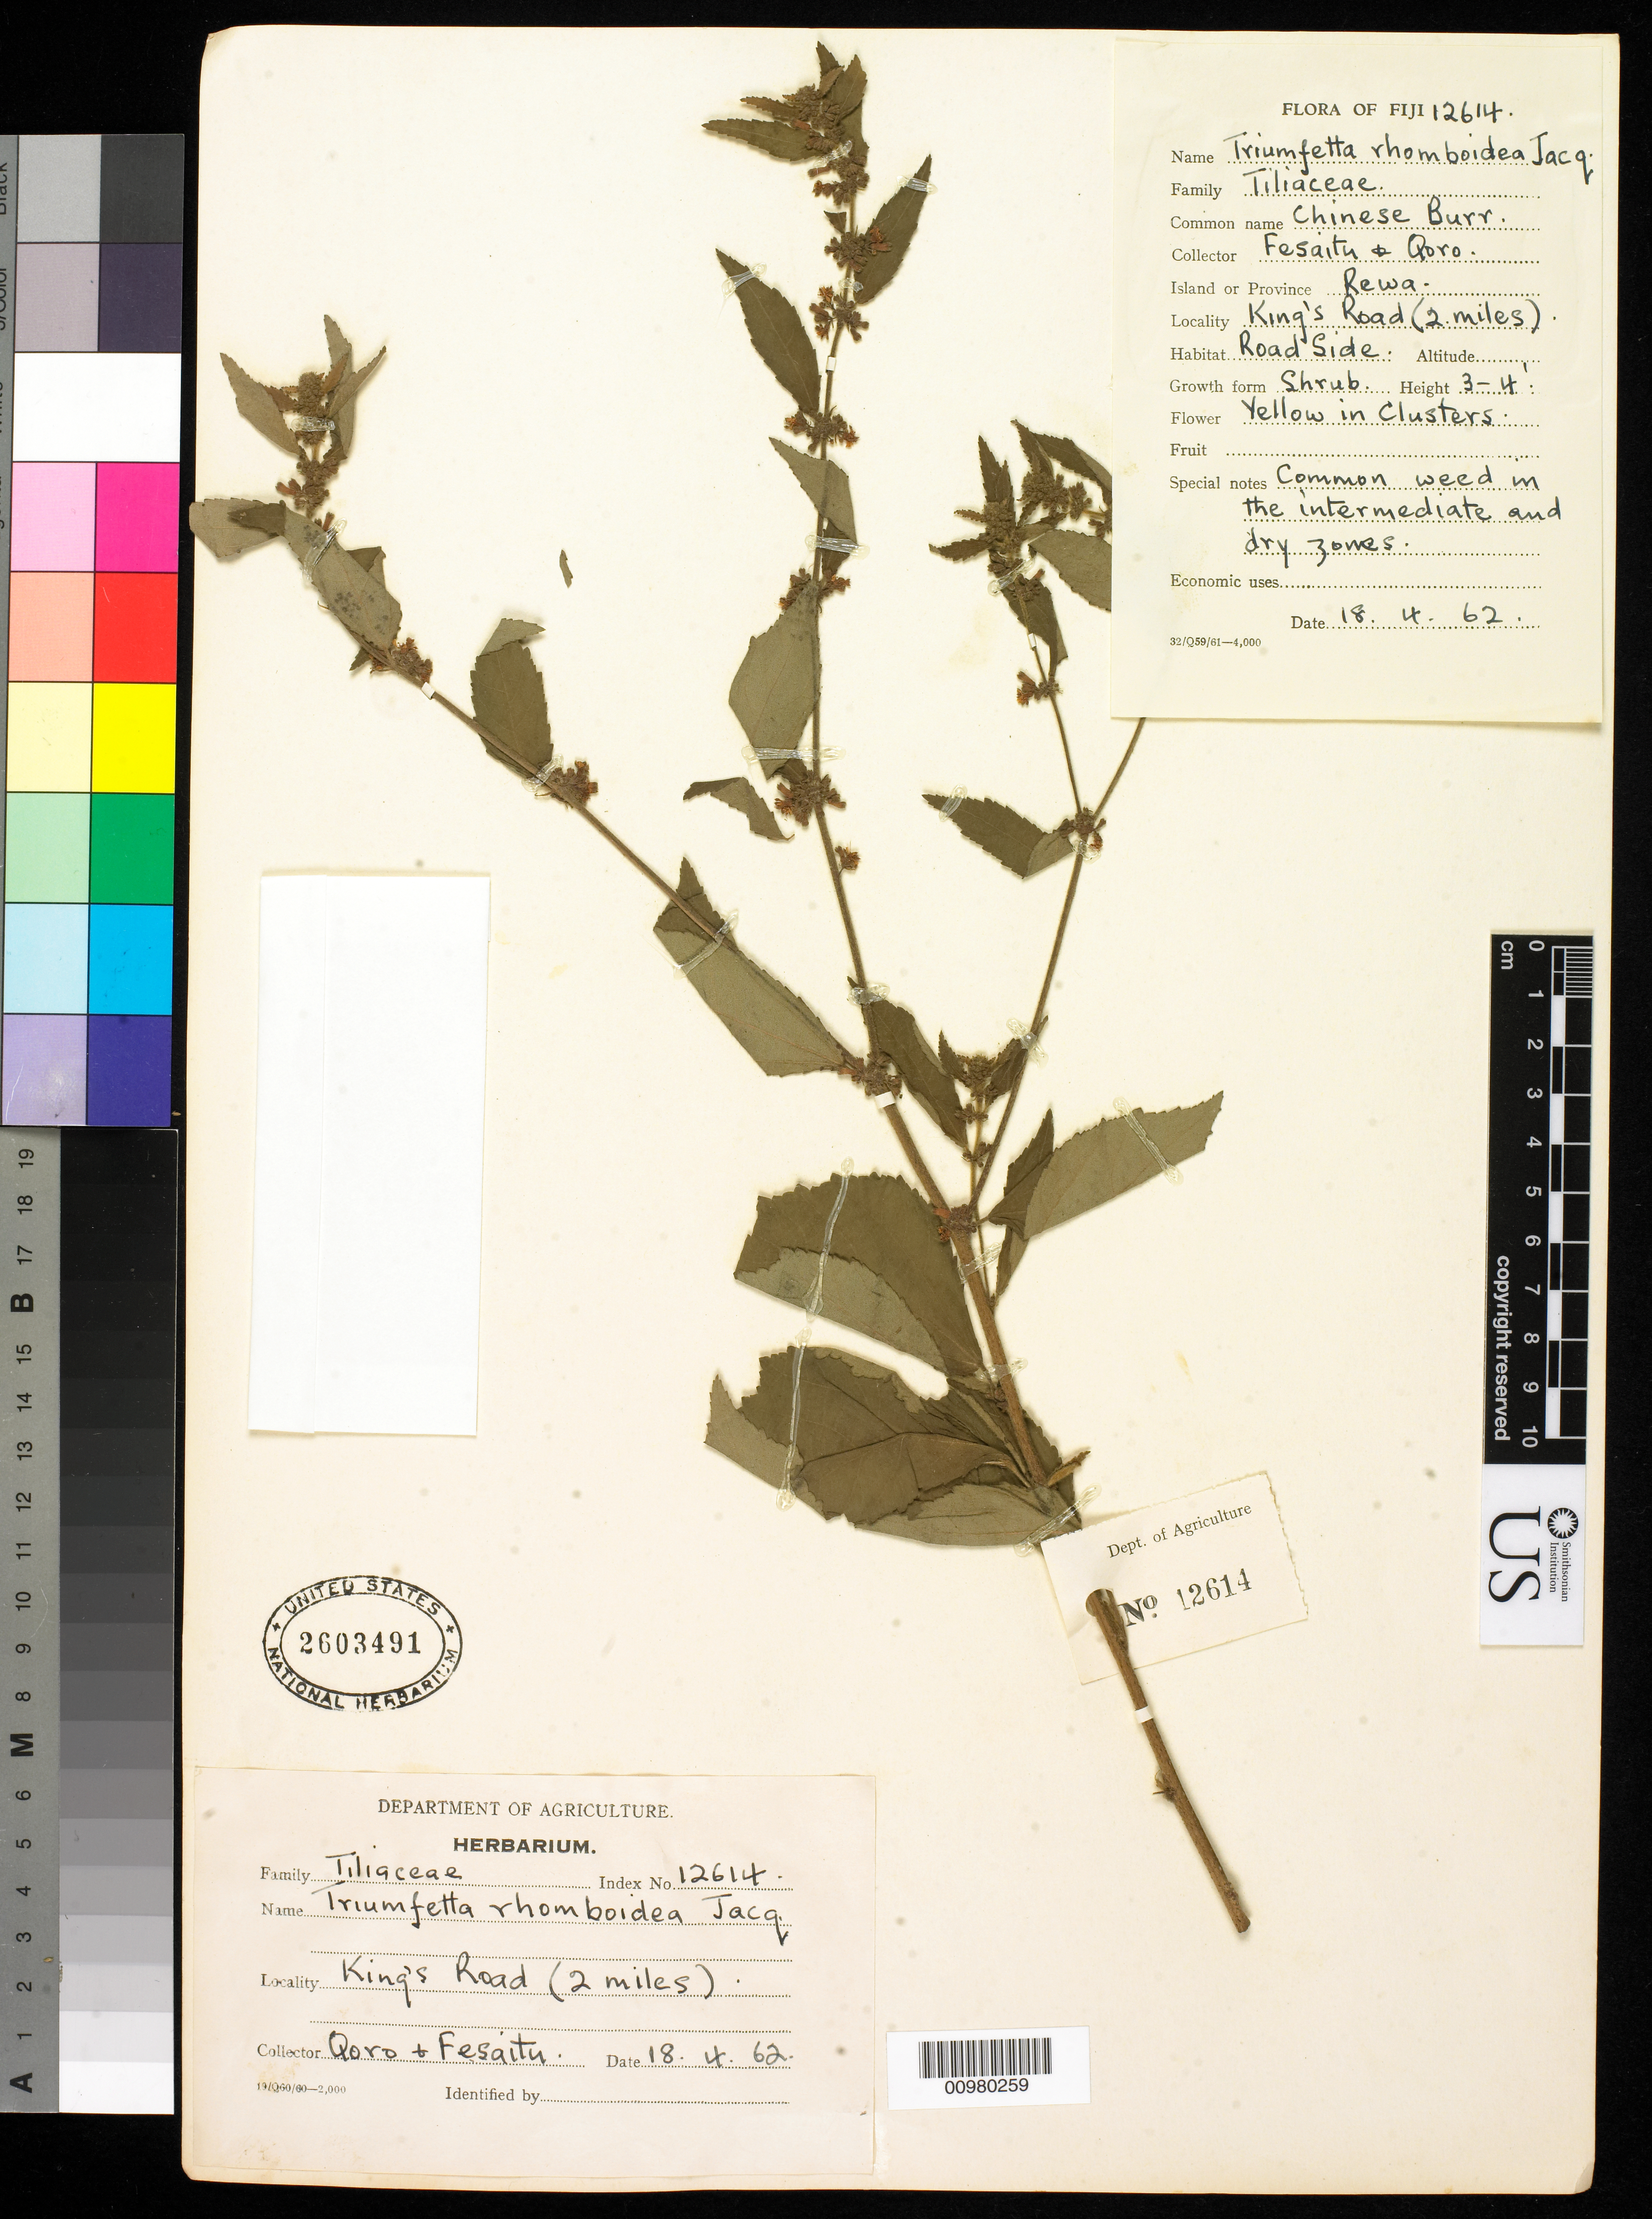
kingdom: Plantae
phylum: Tracheophyta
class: Magnoliopsida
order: Malvales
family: Malvaceae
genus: Triumfetta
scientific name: Triumfetta rhomboidea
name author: Jacq.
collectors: I. Qoro & Q.T. Fesaitu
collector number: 12614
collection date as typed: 18 Apr 1962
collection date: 1962-04-18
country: Fiji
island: Viti Levu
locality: Rewa Province, Fiji. King's Road (2 miles).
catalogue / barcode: US 2603491